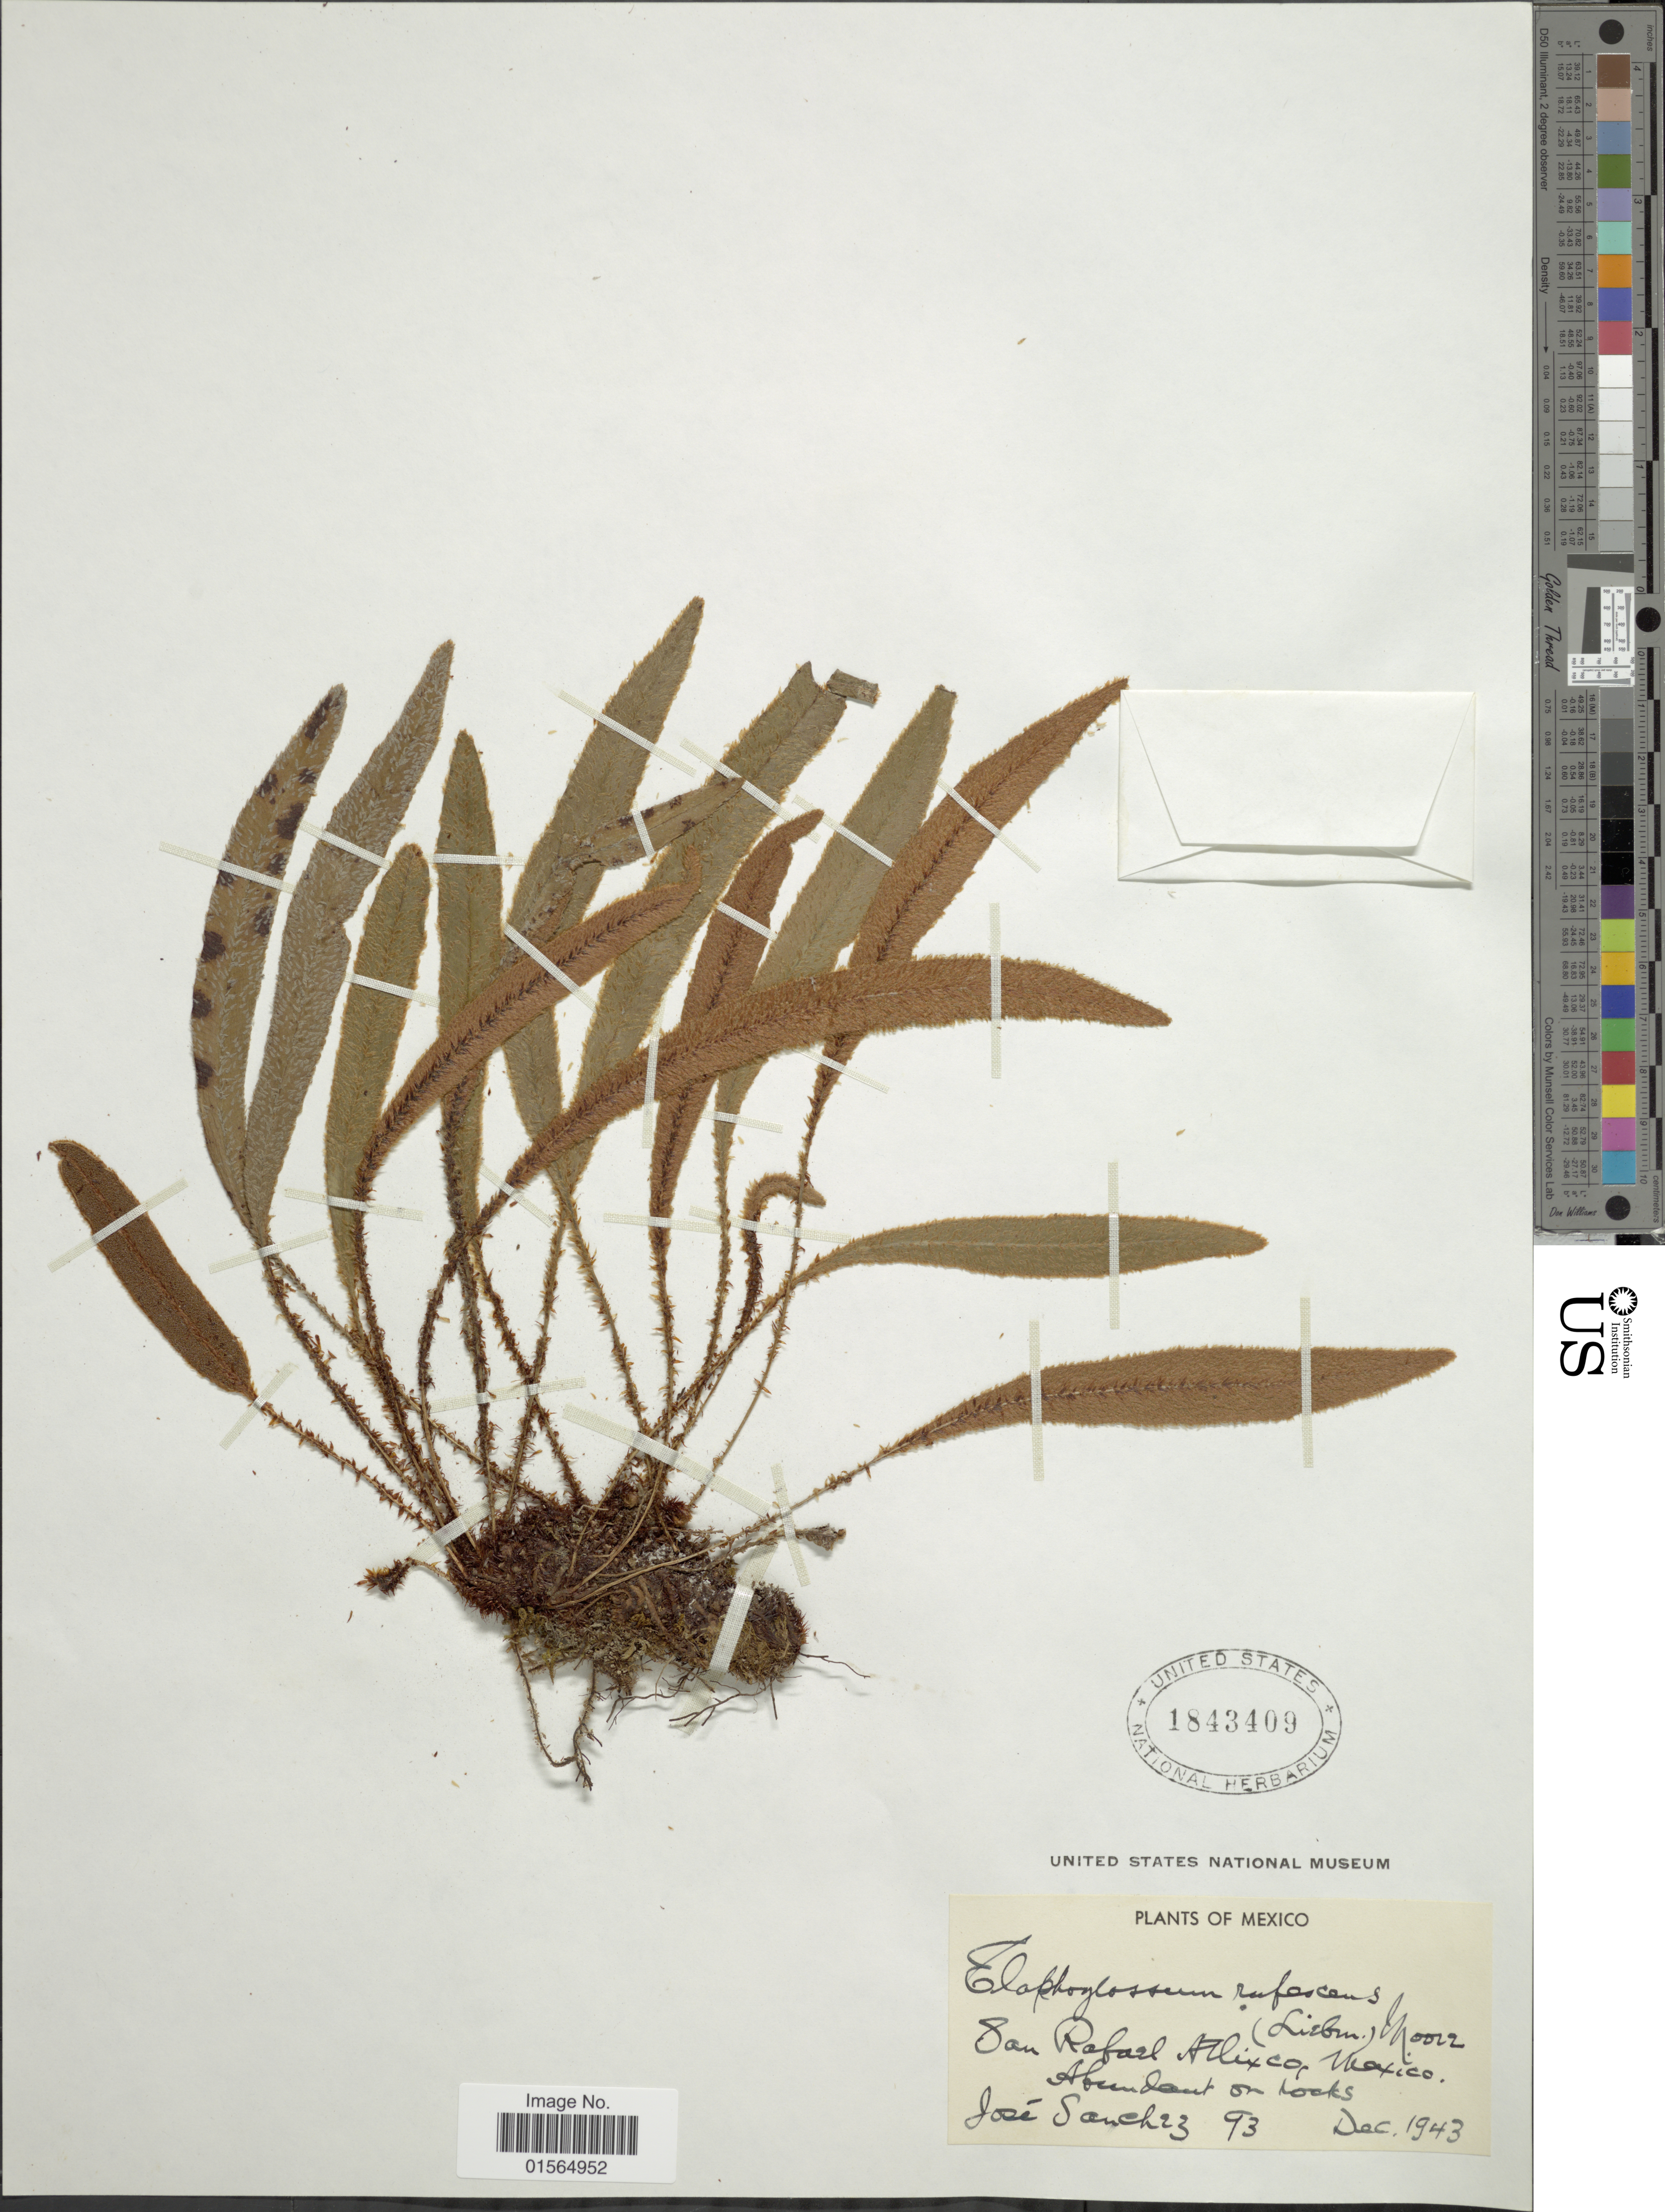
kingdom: Plantae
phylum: Tracheophyta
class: Polypodiopsida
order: Polypodiales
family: Dryopteridaceae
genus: Elaphoglossum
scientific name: Elaphoglossum rufescens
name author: (Liebm.) T. Moore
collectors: J. Sánchez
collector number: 93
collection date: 1943-12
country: Mexico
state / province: México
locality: San Rafael Atlixco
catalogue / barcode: US 1843409